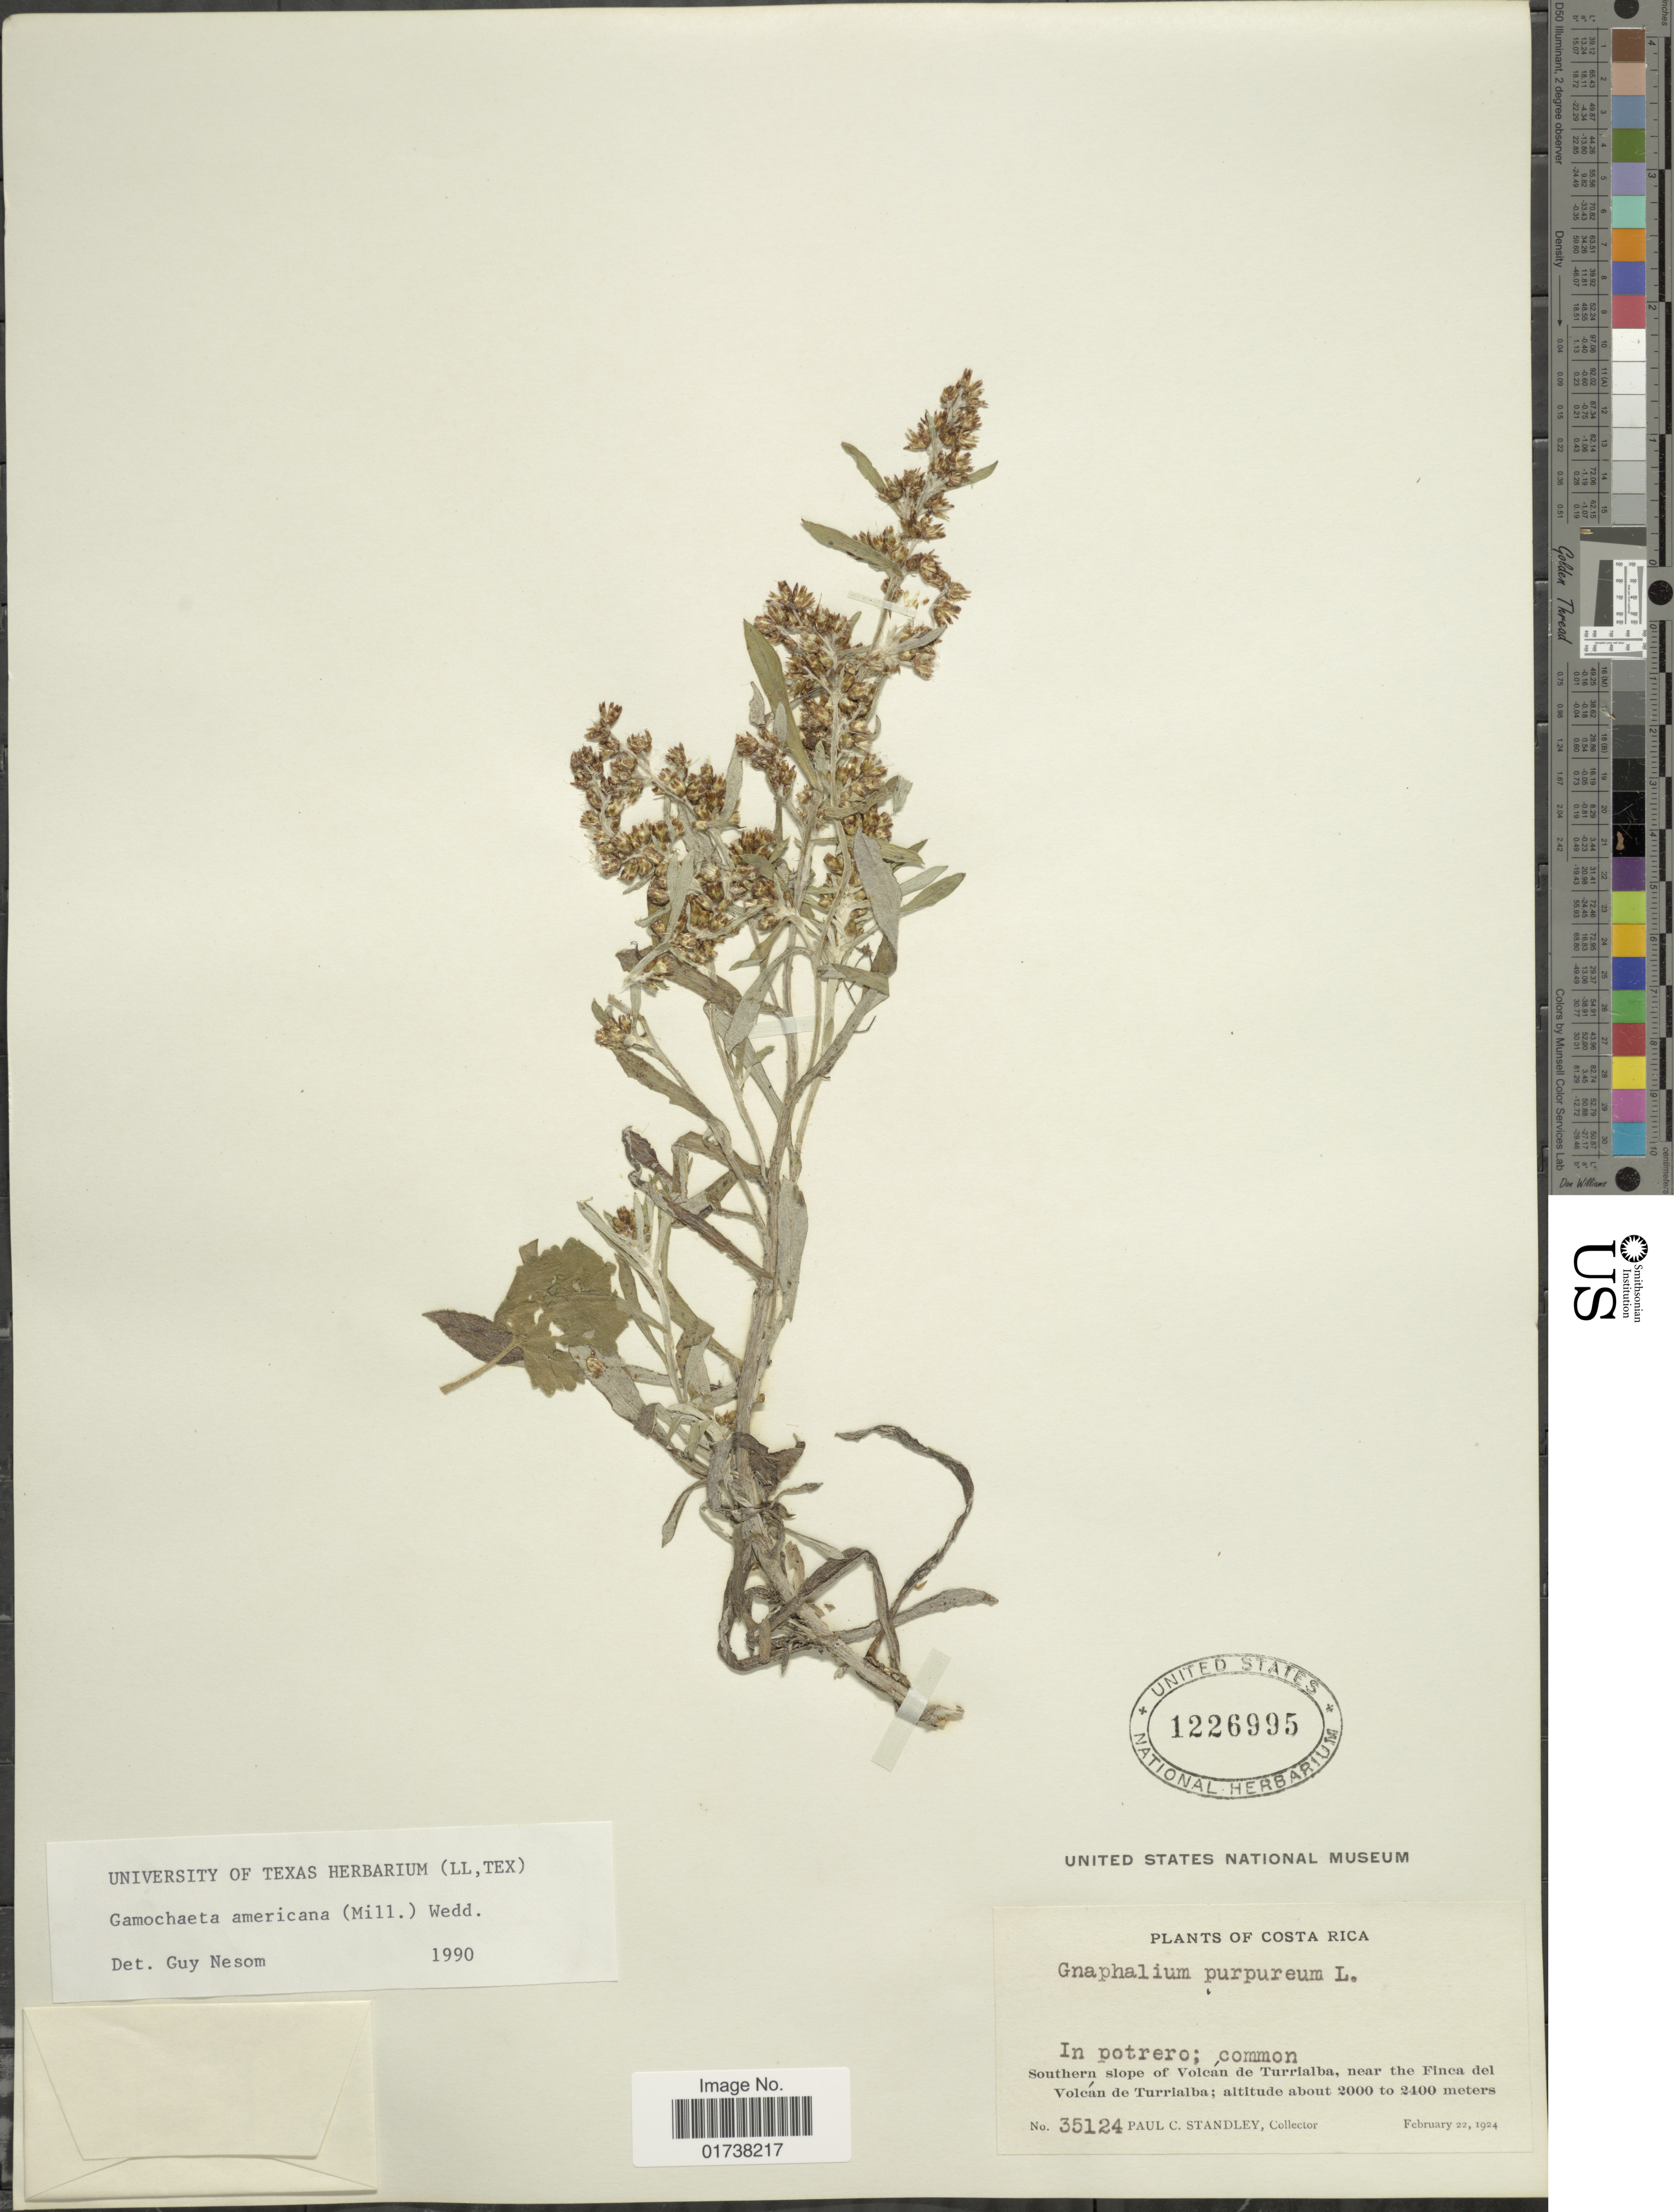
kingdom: Plantae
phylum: Tracheophyta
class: Magnoliopsida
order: Asterales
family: Asteraceae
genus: Gamochaeta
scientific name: Gamochaeta americana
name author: (Mill.) Wedd.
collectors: P. C. Standley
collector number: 35124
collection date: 1924-02-22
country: Costa Rica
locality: Southern slope of Volcan de Turrialba, near the Finca del Volcan de Turrialba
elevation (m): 2000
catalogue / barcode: US 1226995